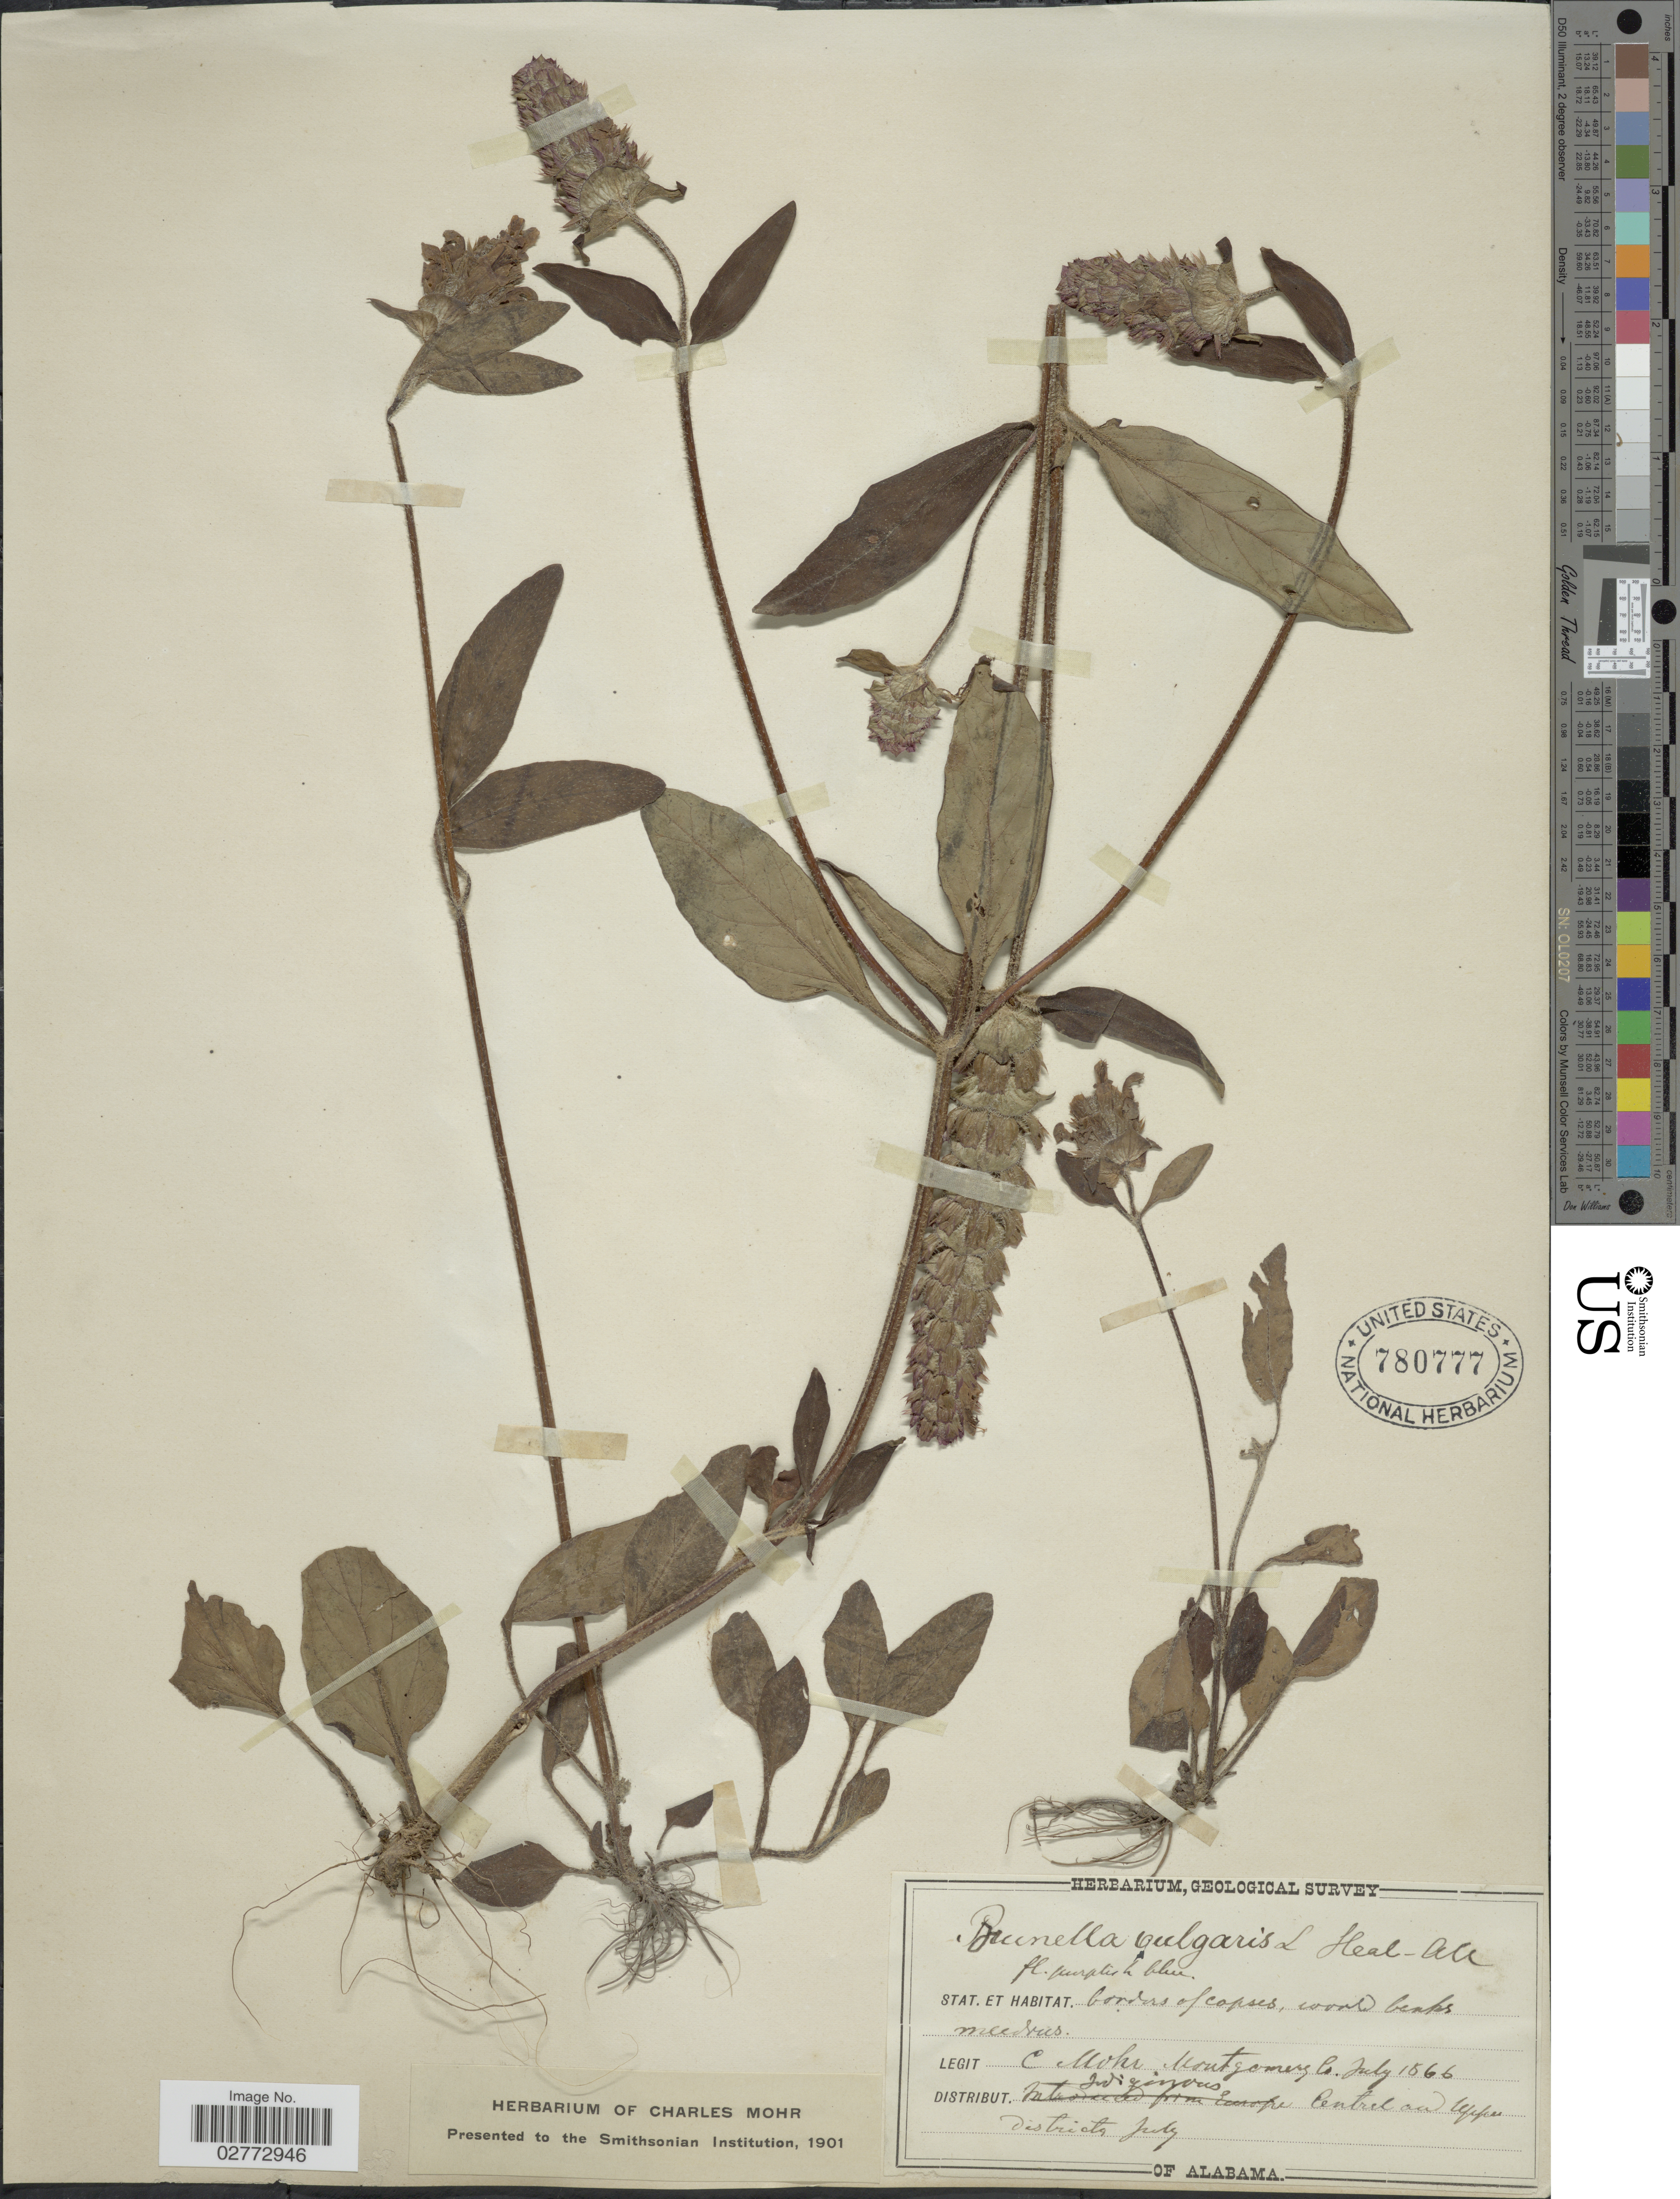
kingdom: Plantae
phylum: Tracheophyta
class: Magnoliopsida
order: Lamiales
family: Lamiaceae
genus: Prunella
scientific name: Prunella vulgaris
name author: L.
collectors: Mohr, C. T. (herbarium)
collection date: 1866-07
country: United States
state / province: Alabama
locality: Montgomery Co. Central and Upper Districts [unsure placement]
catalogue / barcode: US 780777